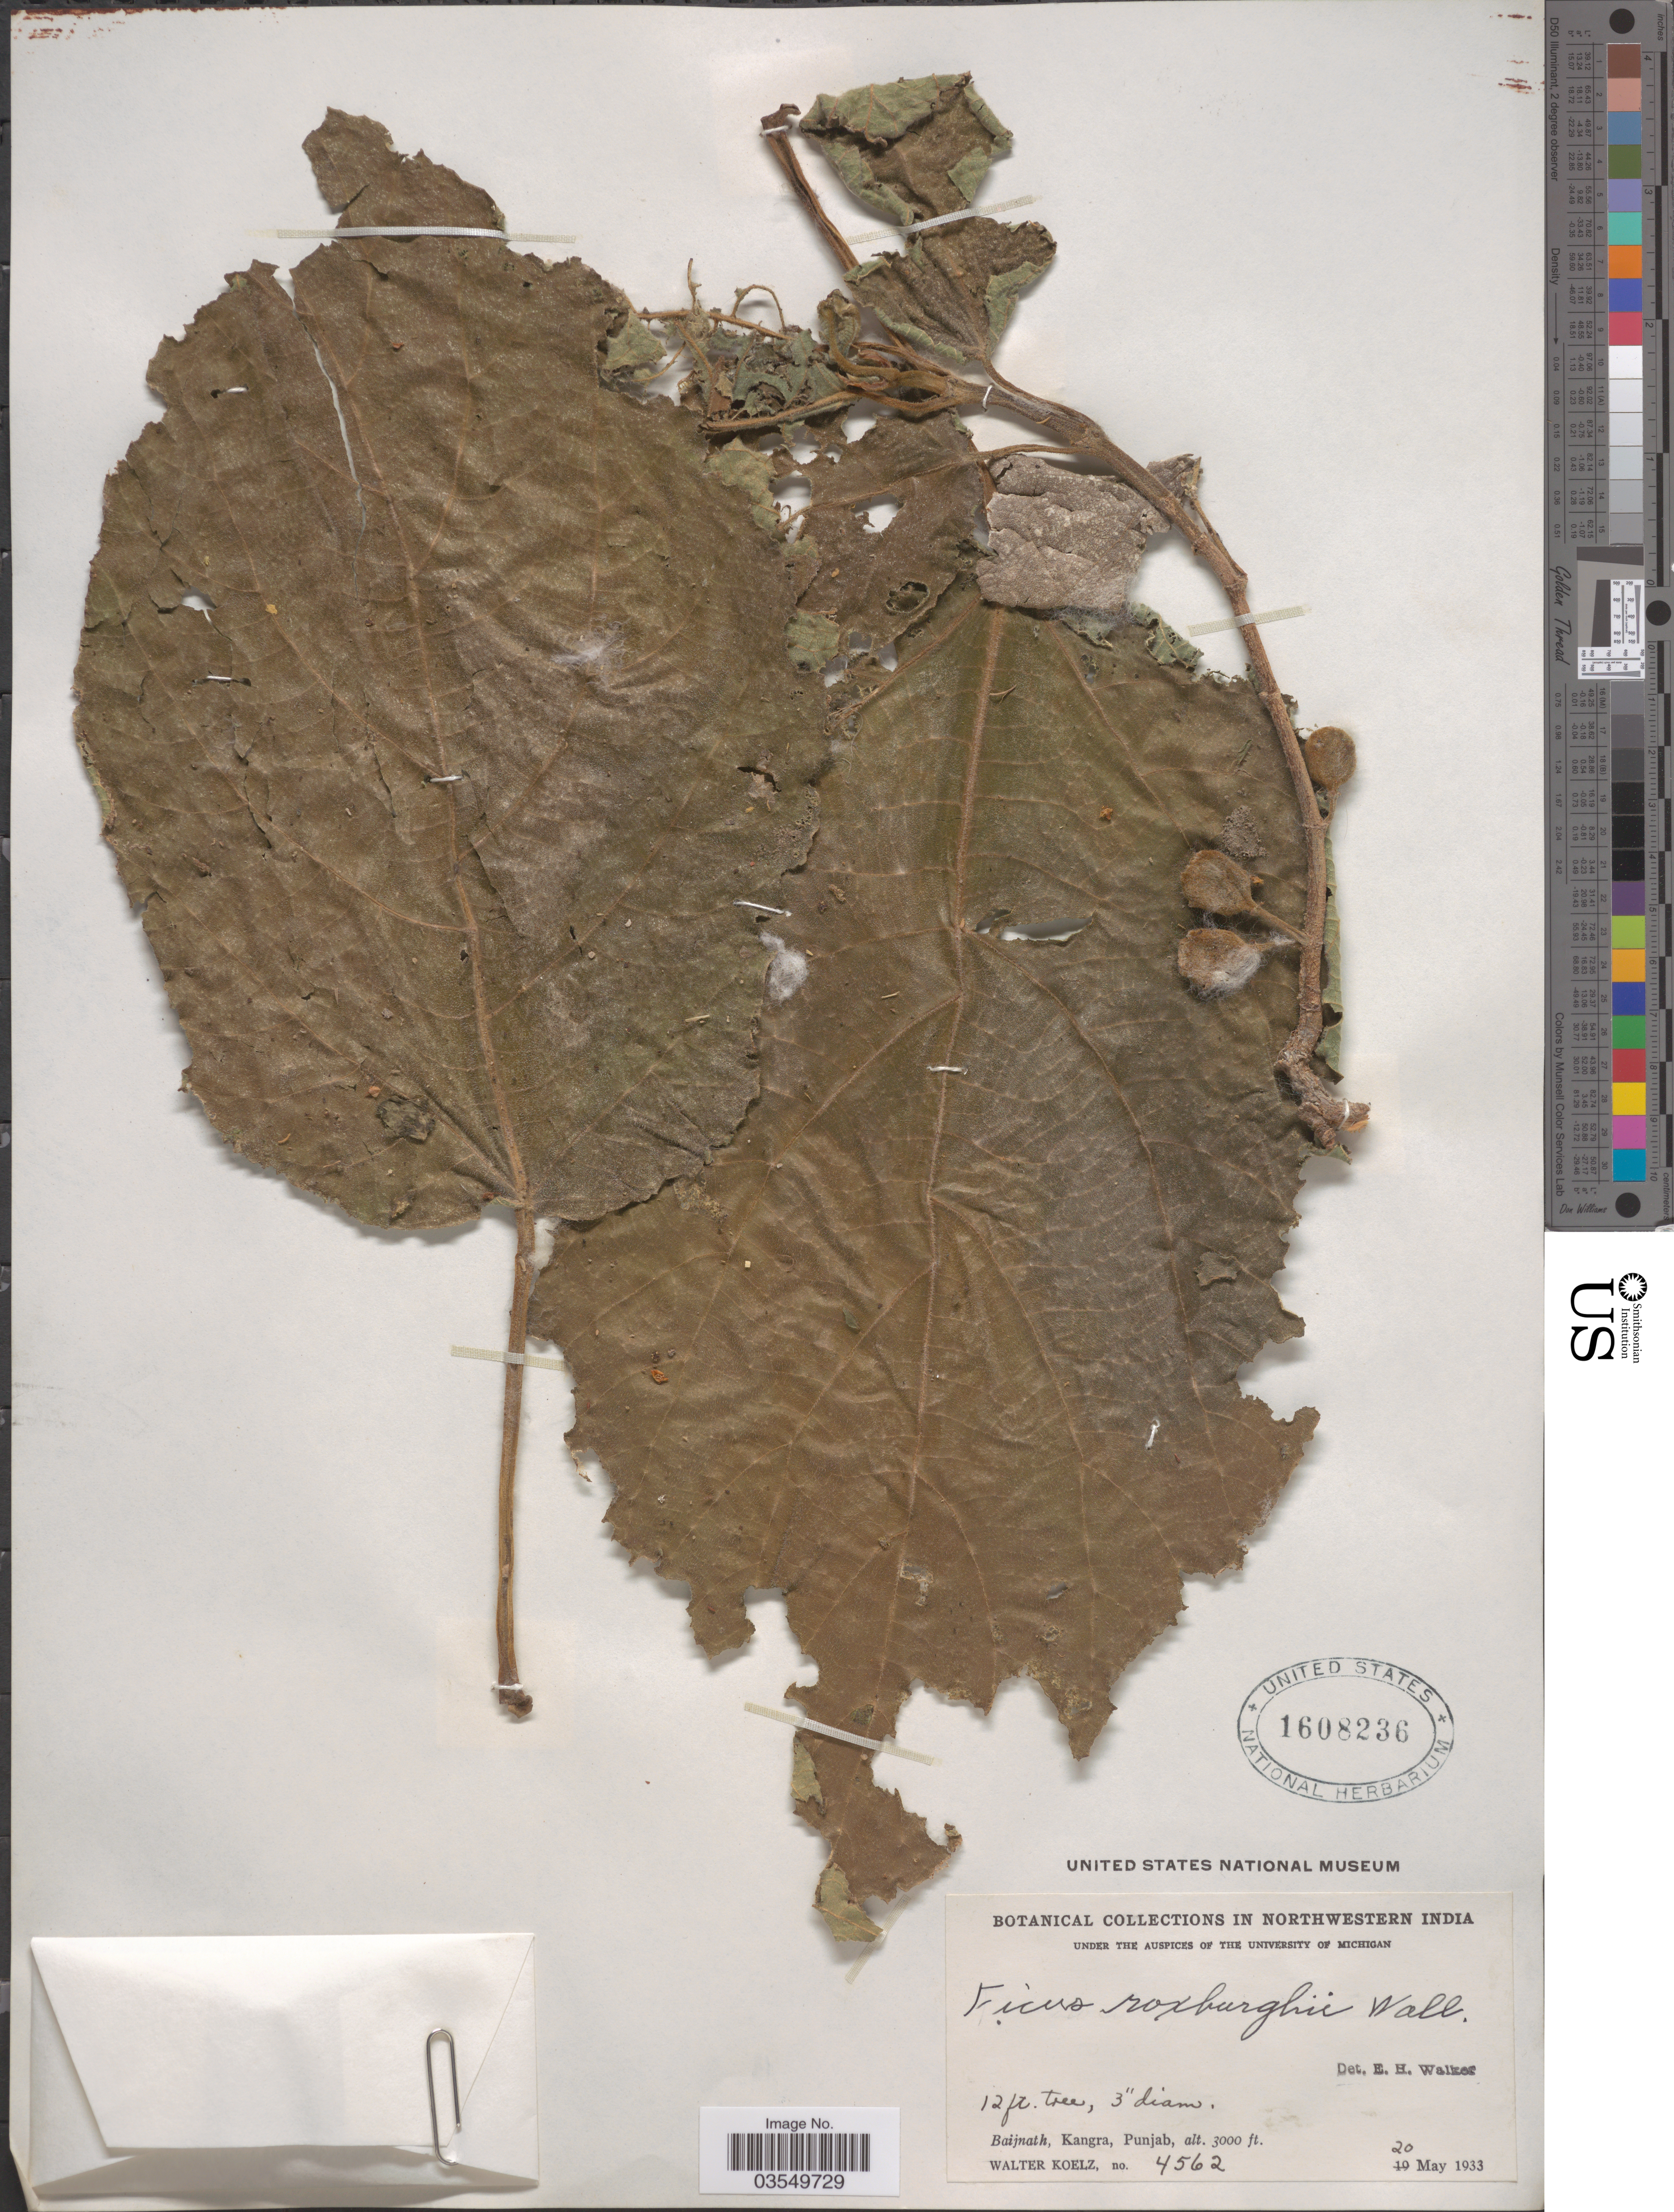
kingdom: Plantae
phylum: Tracheophyta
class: Magnoliopsida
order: Rosales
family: Moraceae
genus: Ficus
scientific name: Ficus auriculata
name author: Lour.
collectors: W. N. Koelz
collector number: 4562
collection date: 1933-05-20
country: India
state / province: Punjab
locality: Northwestern India. Baijnath, Kangra.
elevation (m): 914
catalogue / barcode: US 1608236